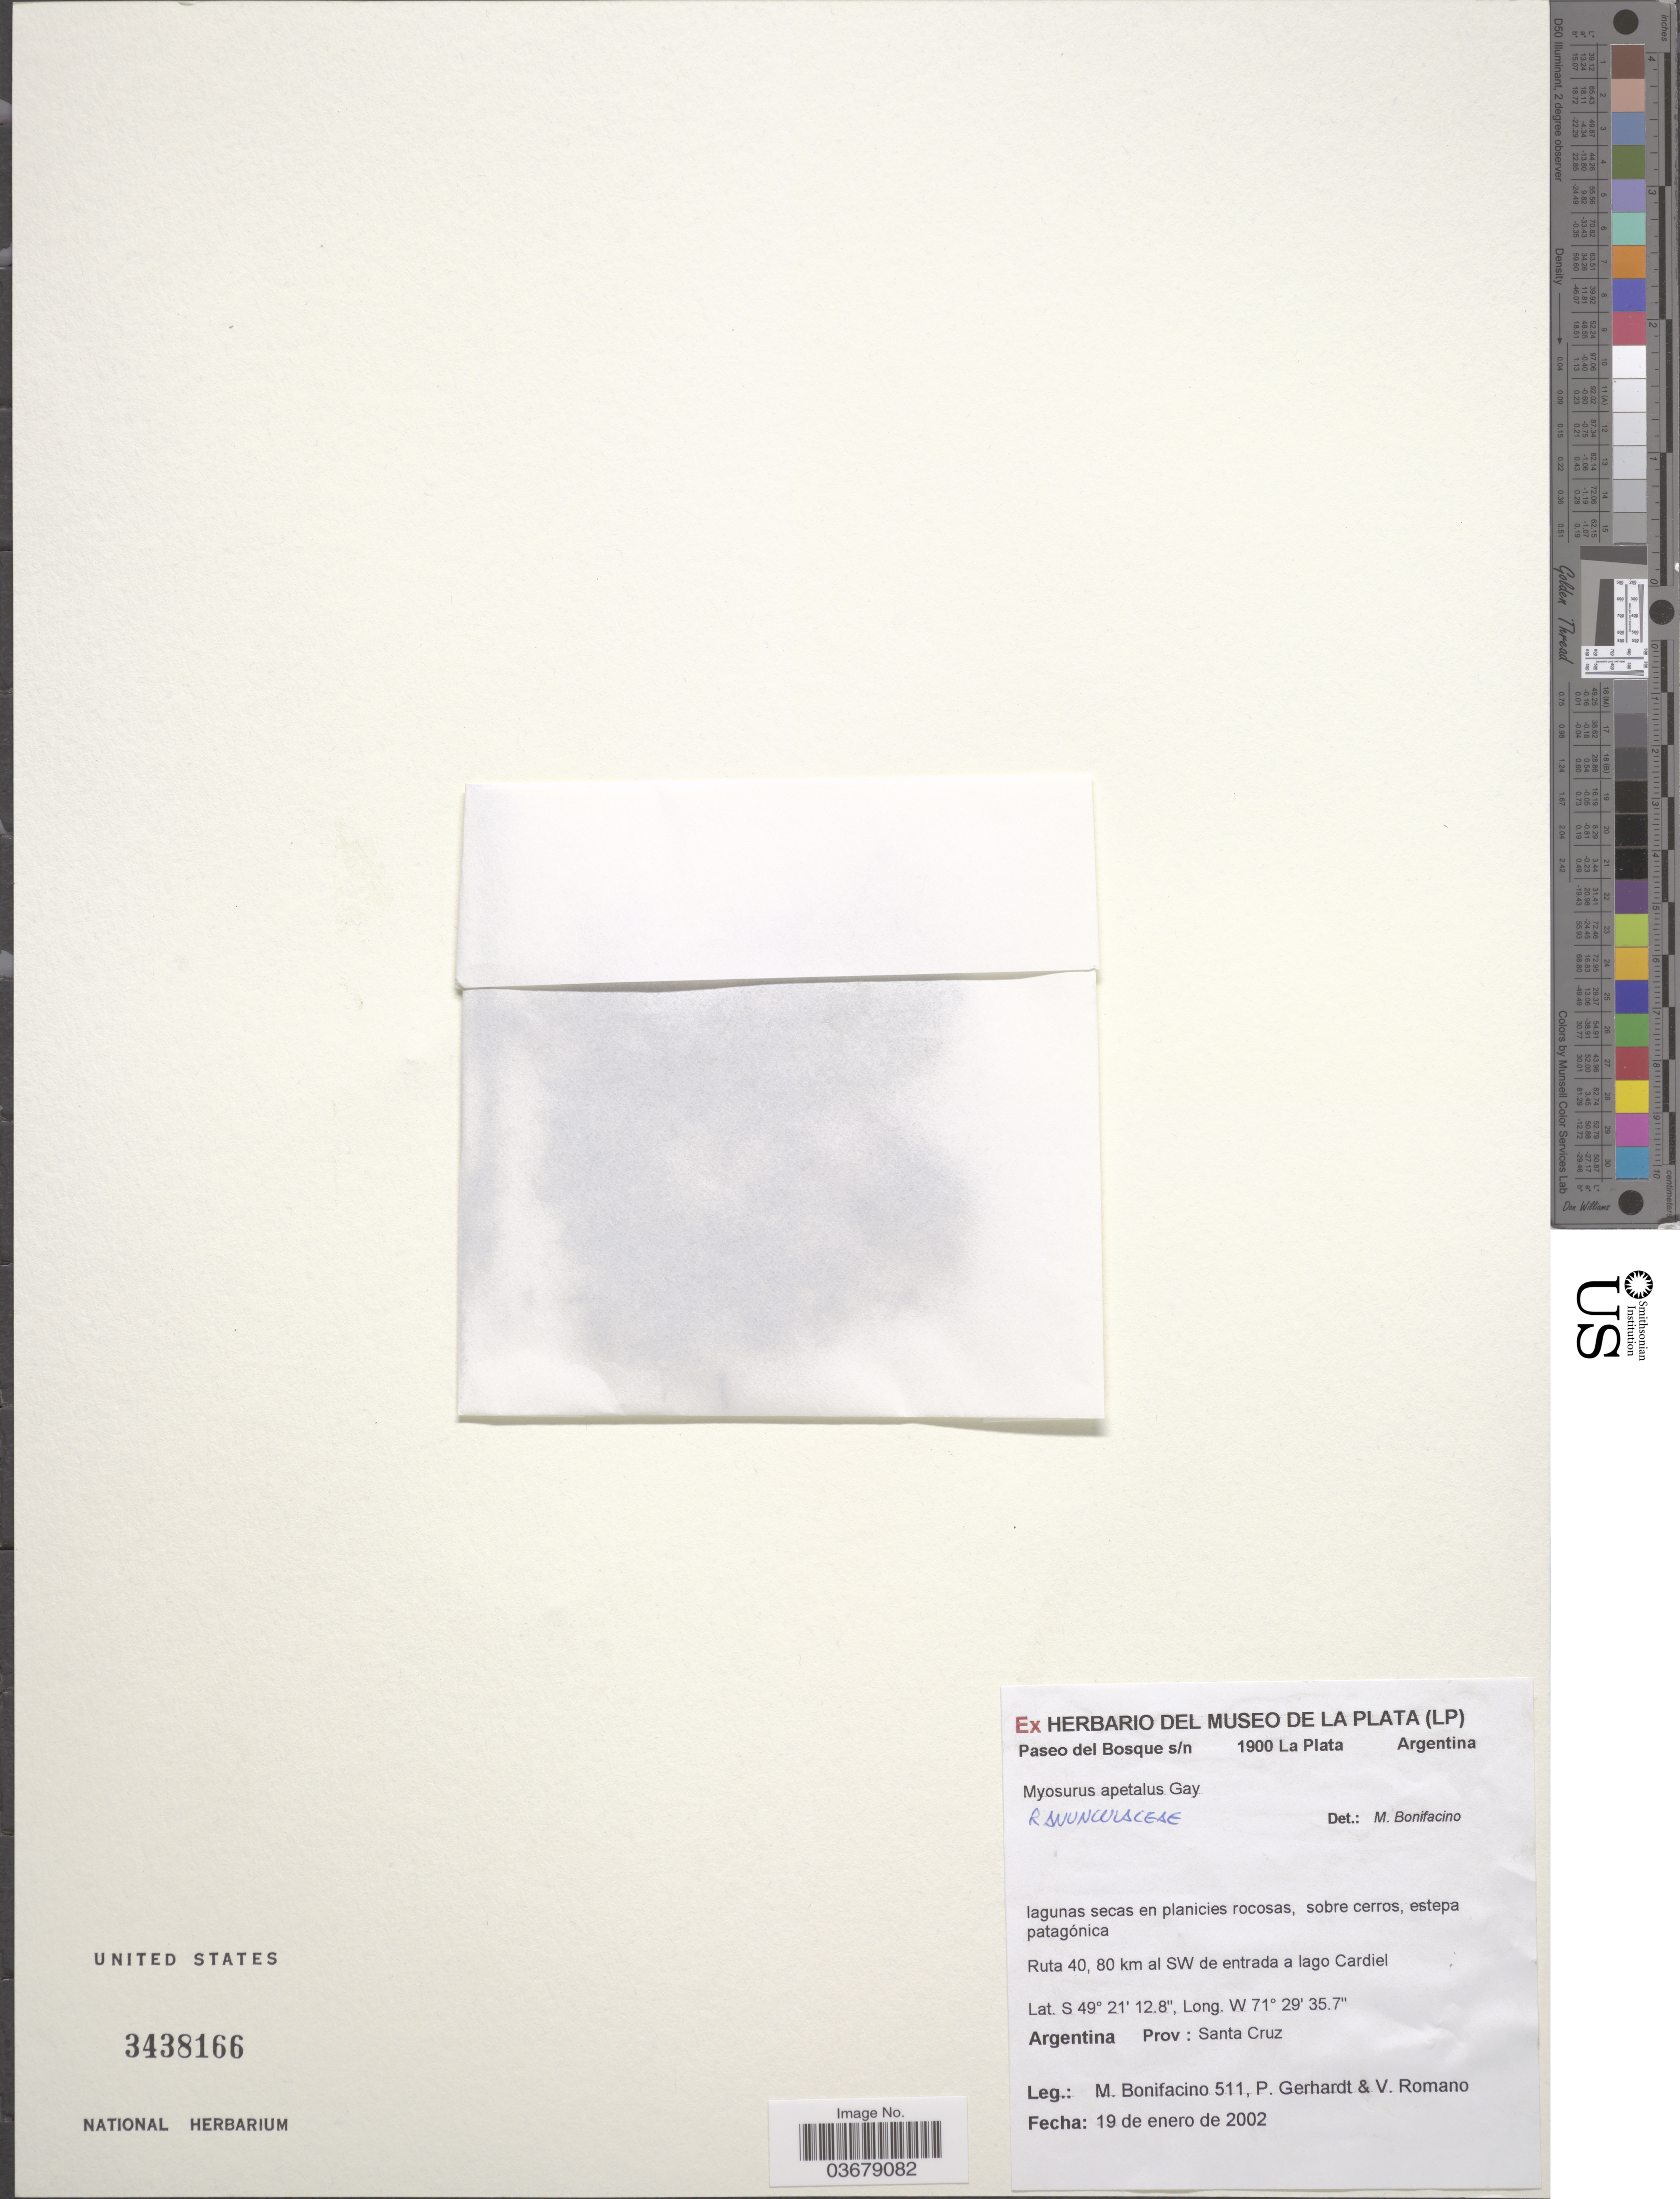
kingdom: Plantae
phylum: Tracheophyta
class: Magnoliopsida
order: Ranunculales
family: Ranunculaceae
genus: Myosurus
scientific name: Myosurus apetalus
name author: Gay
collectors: M. Bonifacino, P. Gerhardt & V. Romano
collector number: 0511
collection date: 2002-01-19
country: Argentina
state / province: Santa Cruz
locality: Ruta 40, 80 km al SW de entrada a lago Cardiel.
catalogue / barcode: US 3438166